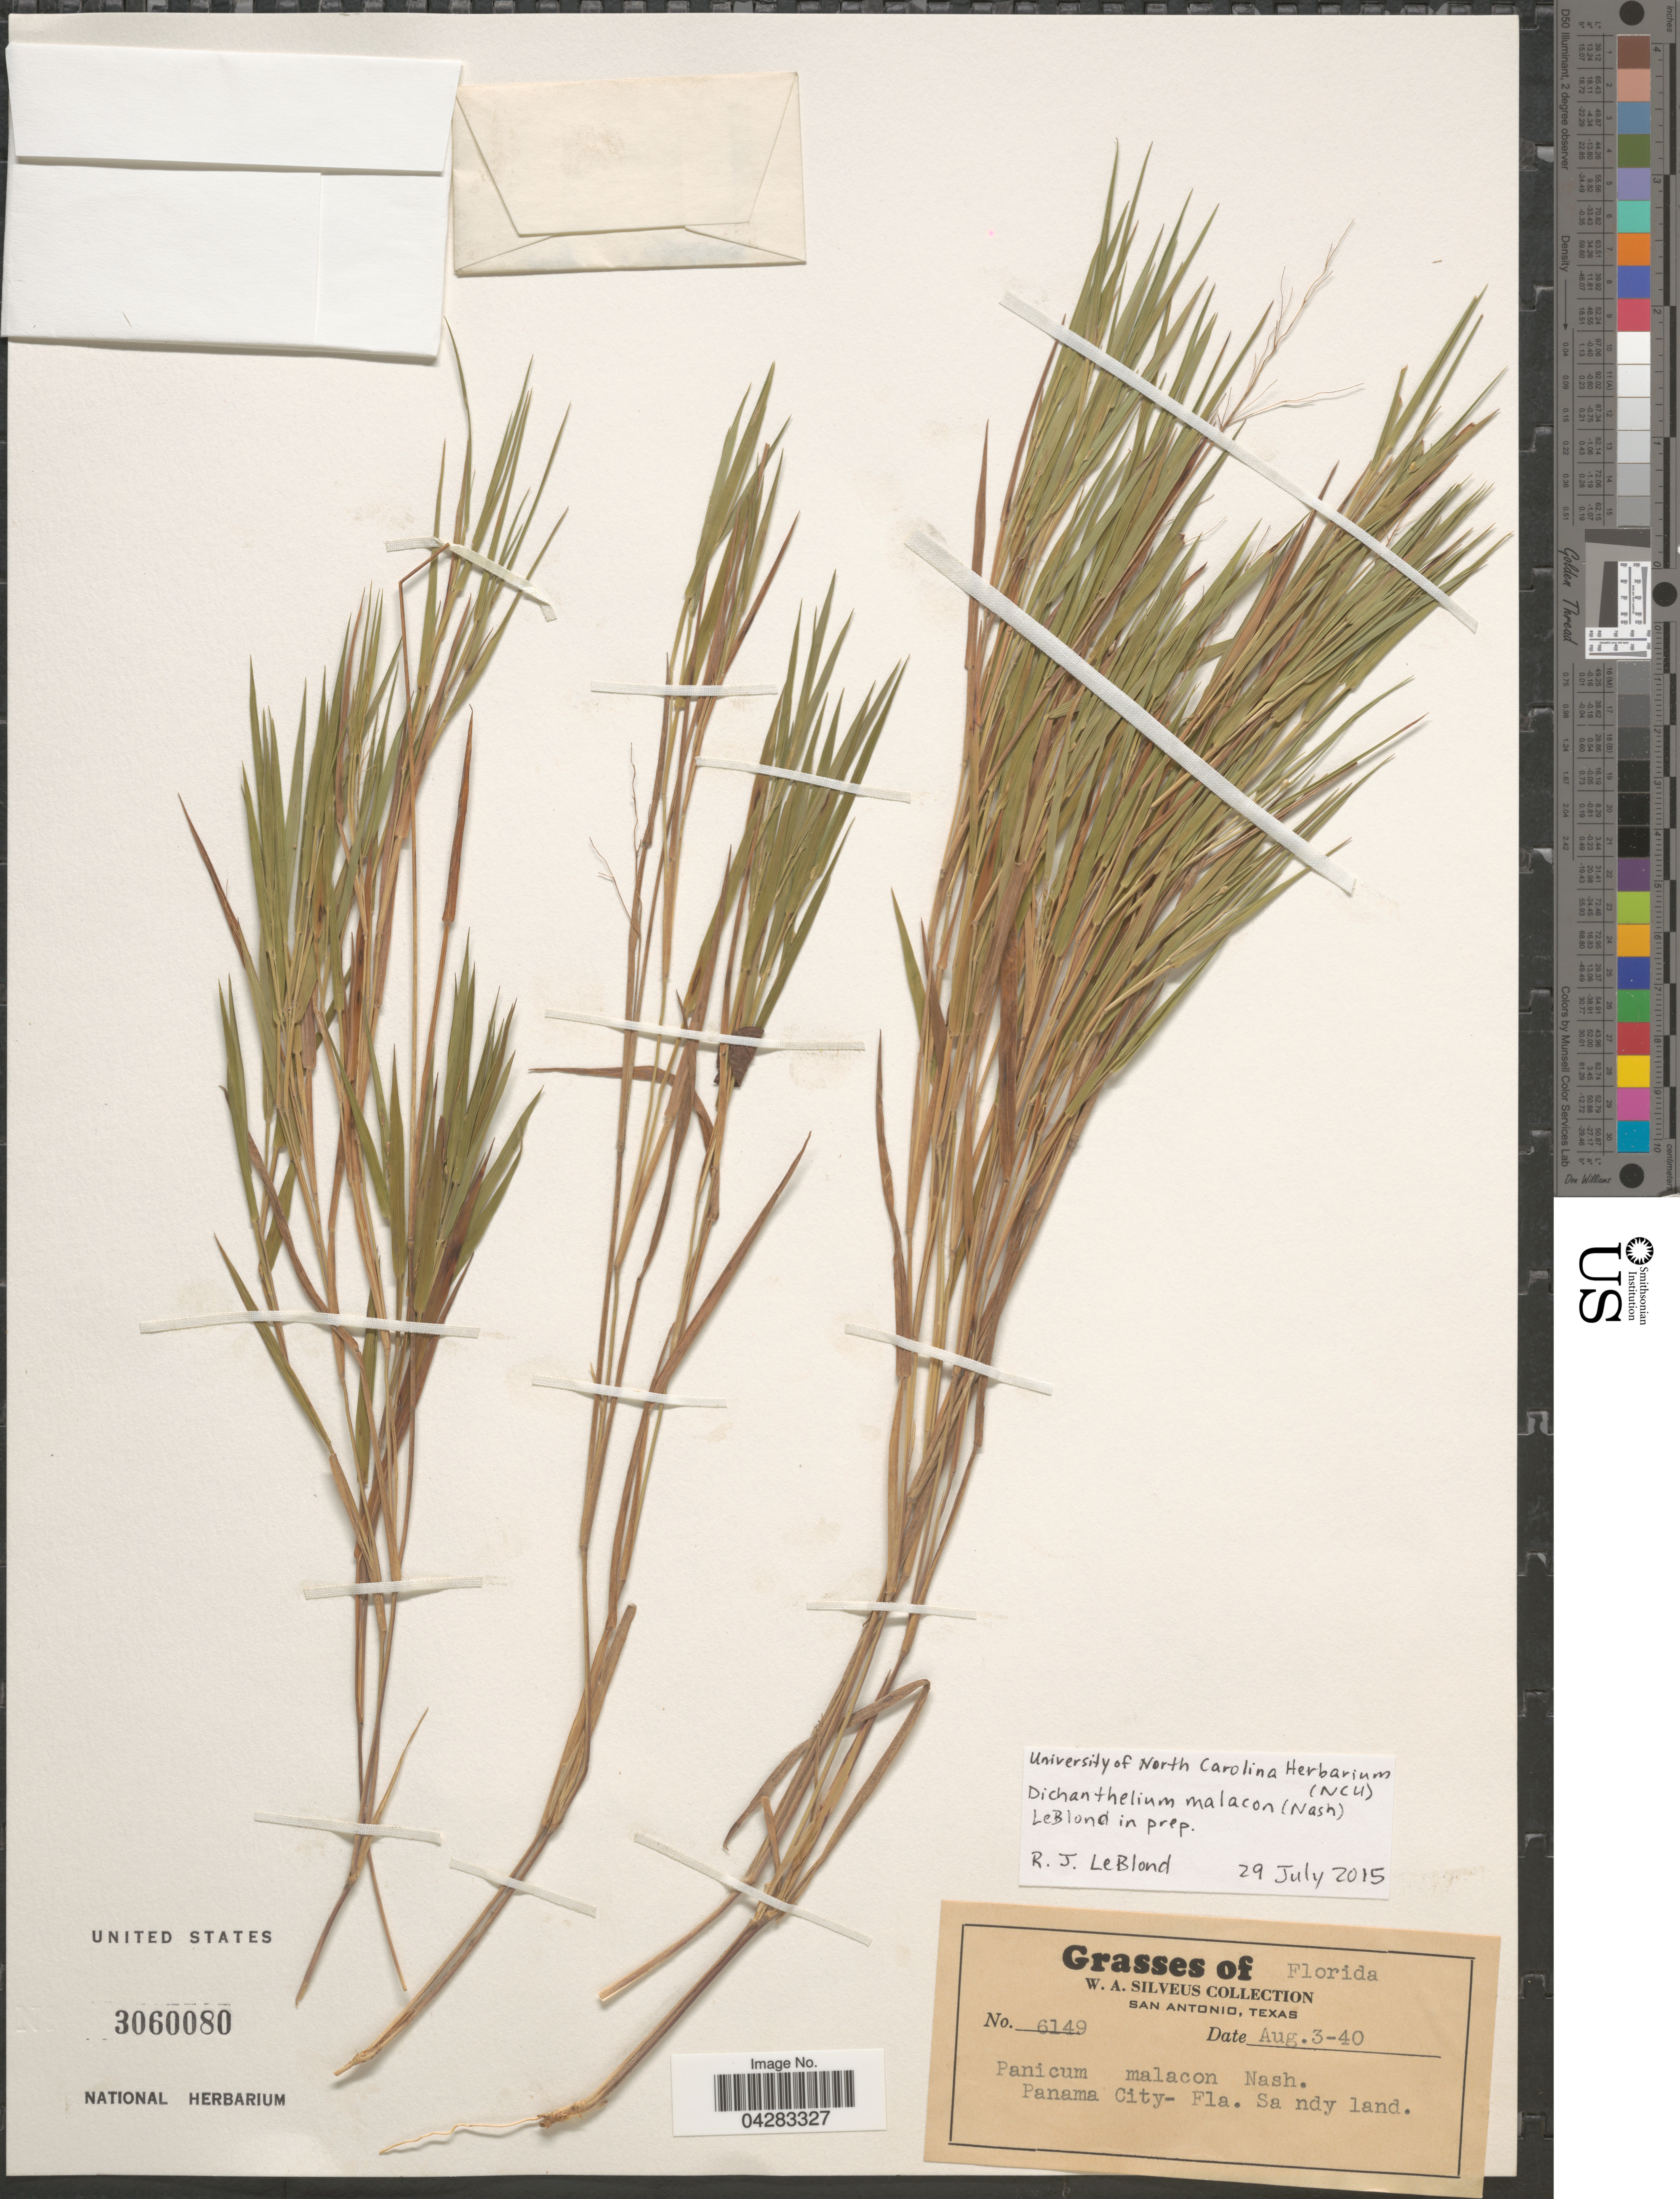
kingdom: Plantae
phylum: Tracheophyta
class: Liliopsida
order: Poales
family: Poaceae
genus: Dichanthelium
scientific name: Dichanthelium malacon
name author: (Nash) LeBlond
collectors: W. Silveus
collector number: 6149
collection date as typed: Transcribed d/m/y: 3/8/40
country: United States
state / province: Florida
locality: Panama City.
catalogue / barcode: US 3060080